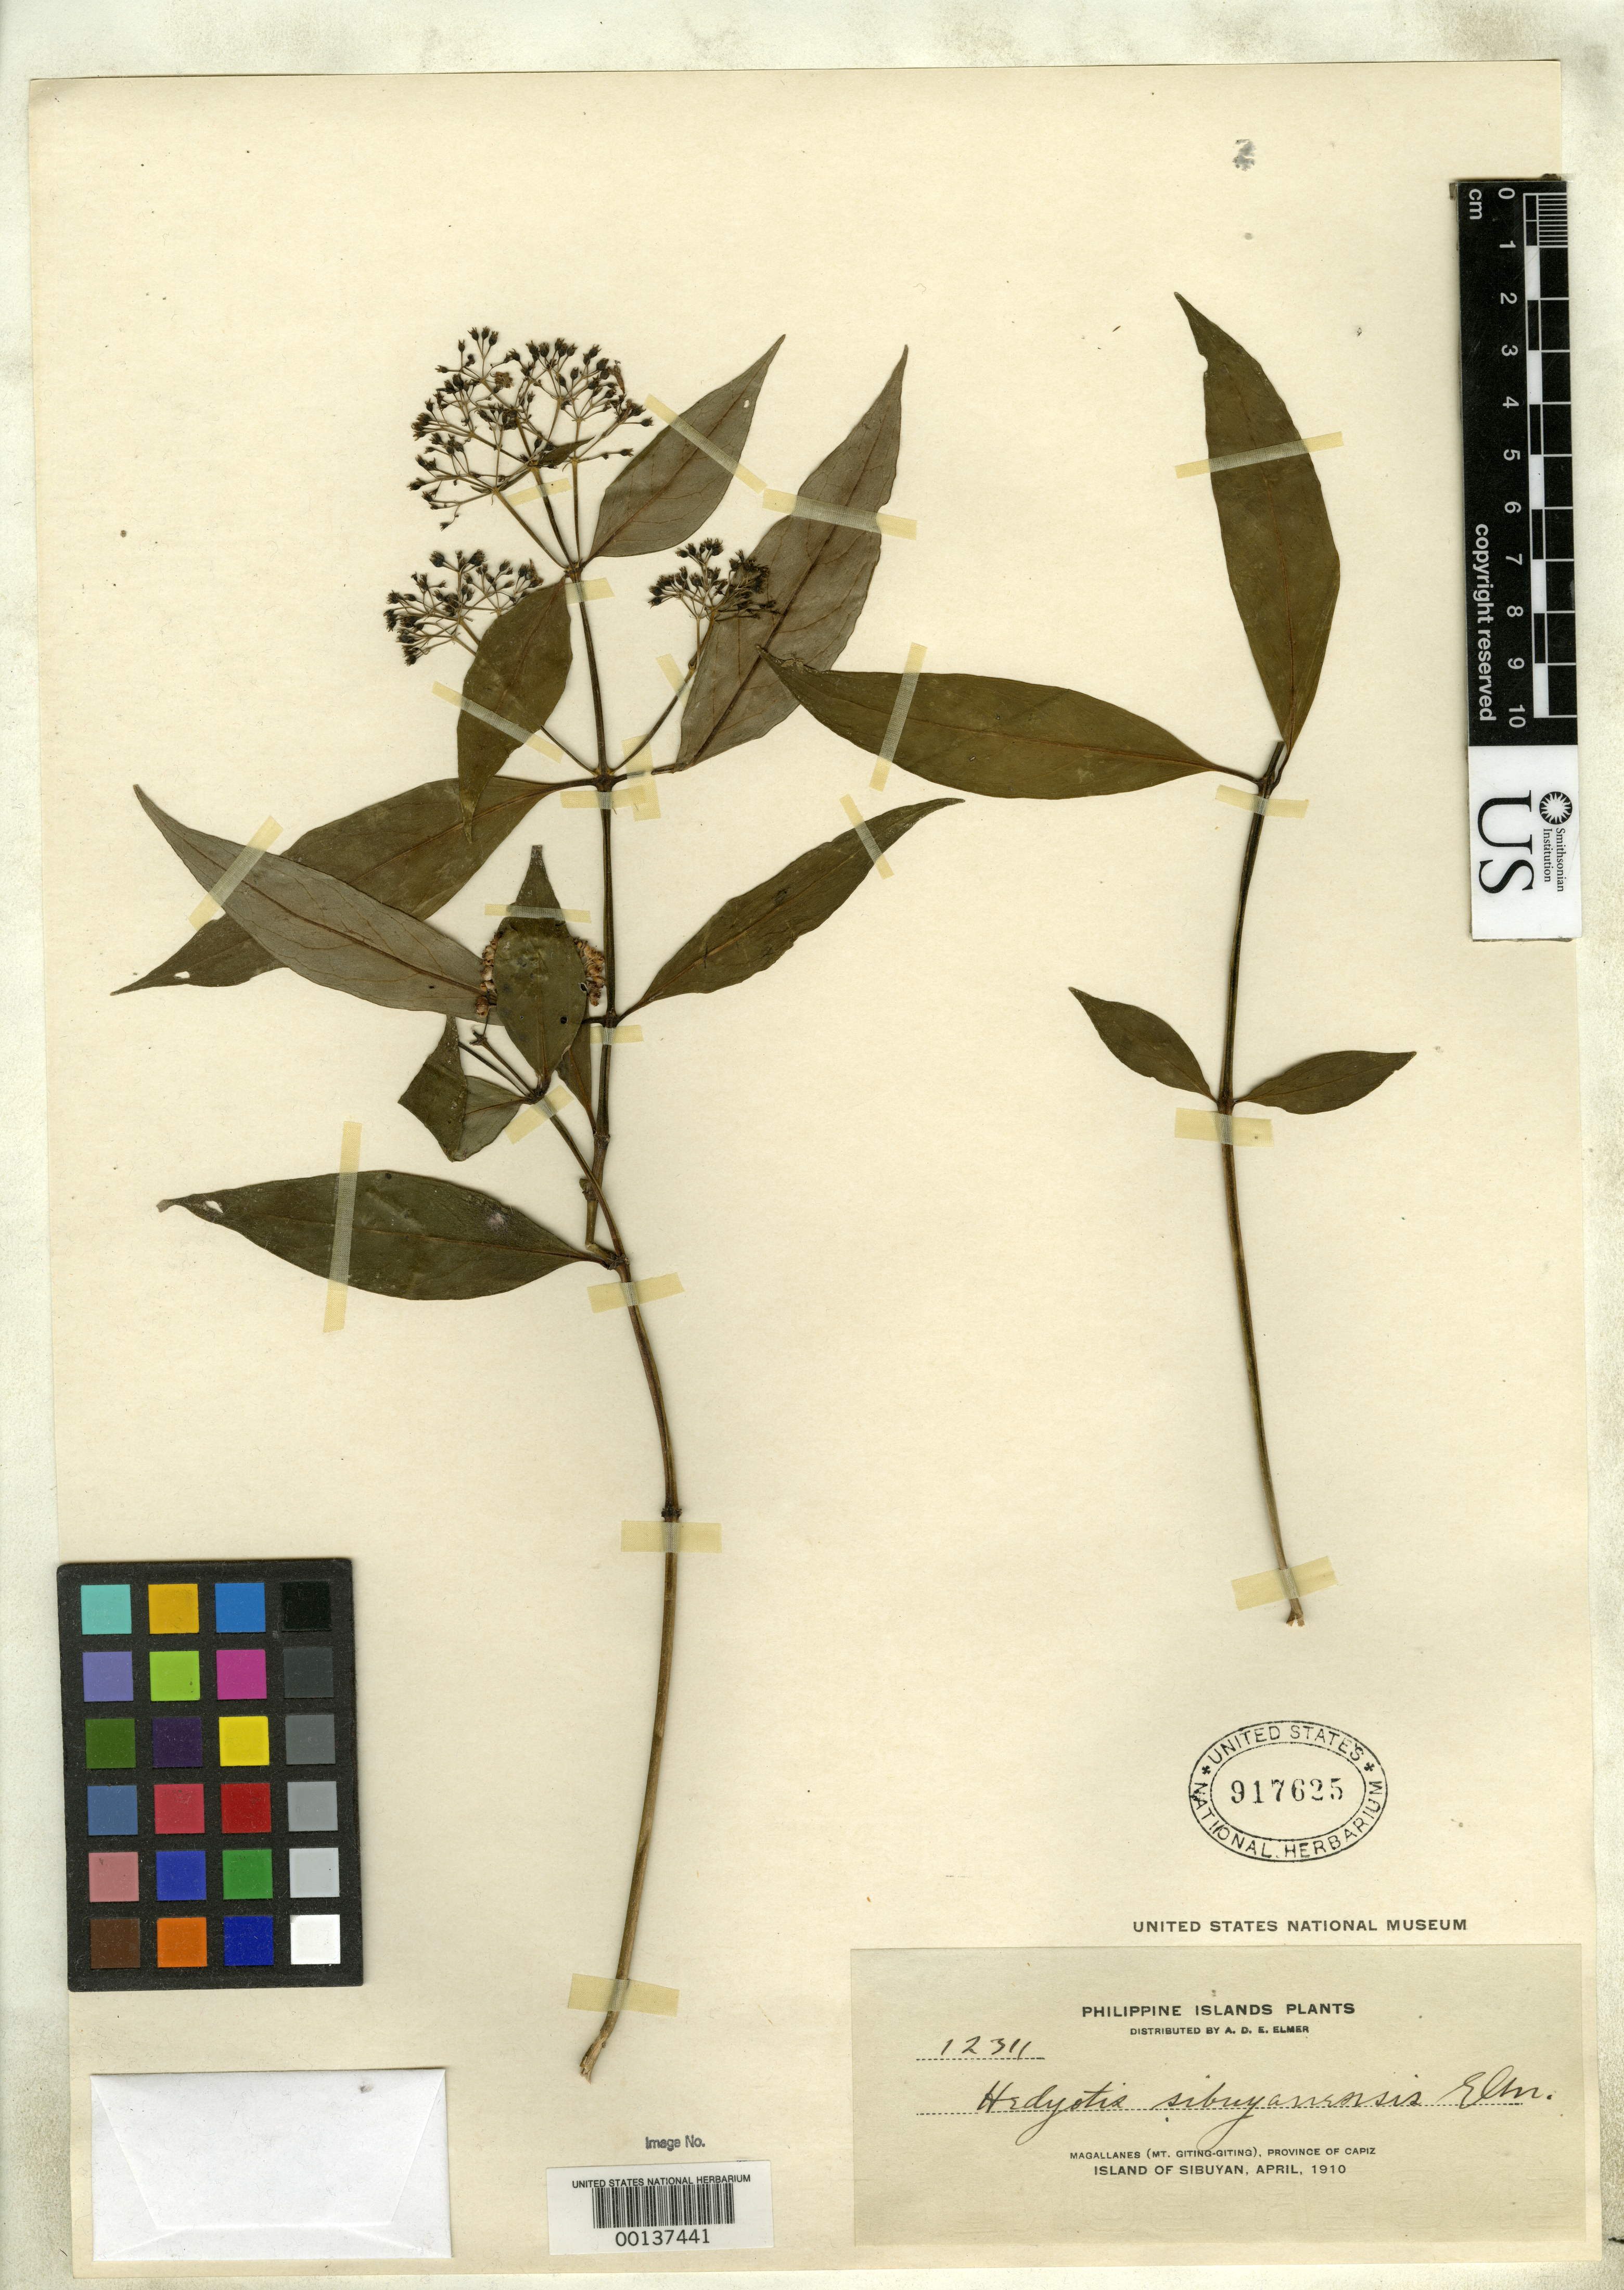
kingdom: Plantae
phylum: Tracheophyta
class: Magnoliopsida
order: Gentianales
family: Rubiaceae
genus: Hedyotis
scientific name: Hedyotis sibuyanensis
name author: Elmer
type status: Isotype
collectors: A. D. E. Elmer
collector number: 12311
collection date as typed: Apr 1910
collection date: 1910-04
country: Philippines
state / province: Mimaropa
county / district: Romblon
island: Sibuyan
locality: Magallanes, Mt. Giting-giting.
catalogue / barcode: US 917625